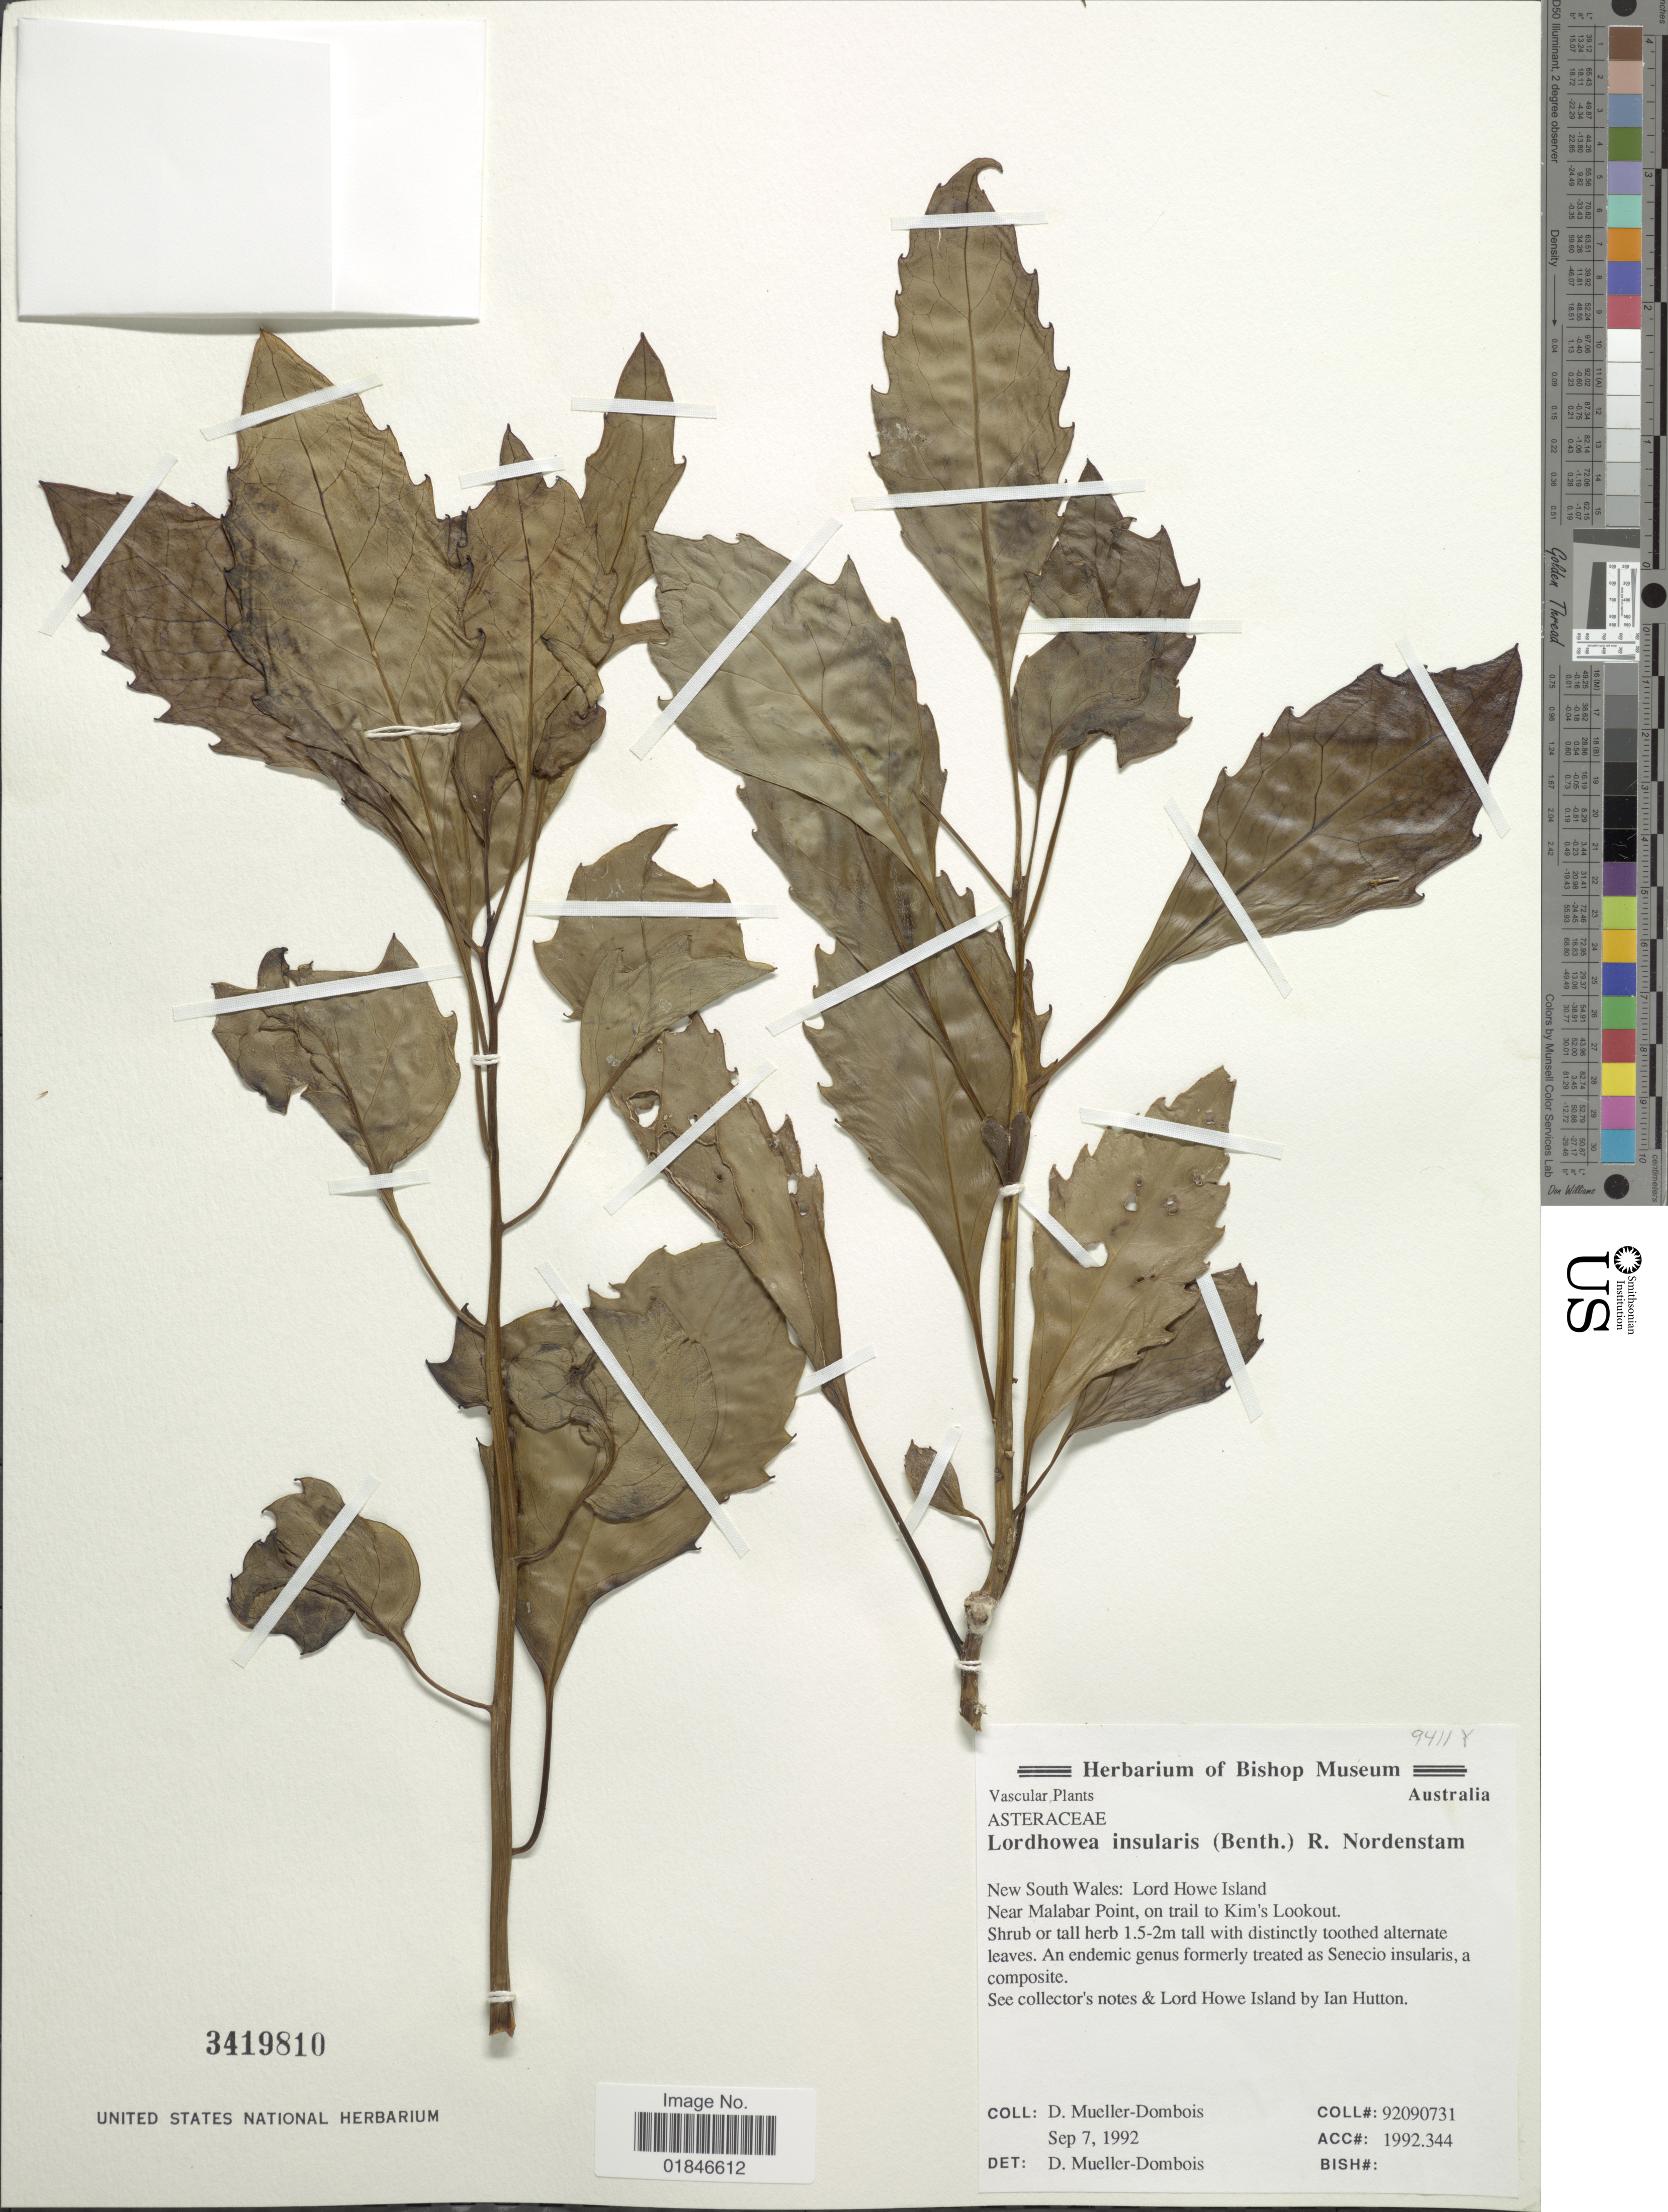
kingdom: Plantae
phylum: Tracheophyta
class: Magnoliopsida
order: Asterales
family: Asteraceae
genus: Lordhowea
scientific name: Lordhowea insularis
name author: (Benth.) B. Nord.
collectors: D. Mueller-Dombois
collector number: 92090731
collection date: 1992-09-07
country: Australia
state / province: New South Wales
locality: New South Wales: Lord Howe Island, Near Malabar Point, on trail to Kim's Lookout.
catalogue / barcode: US 3419810